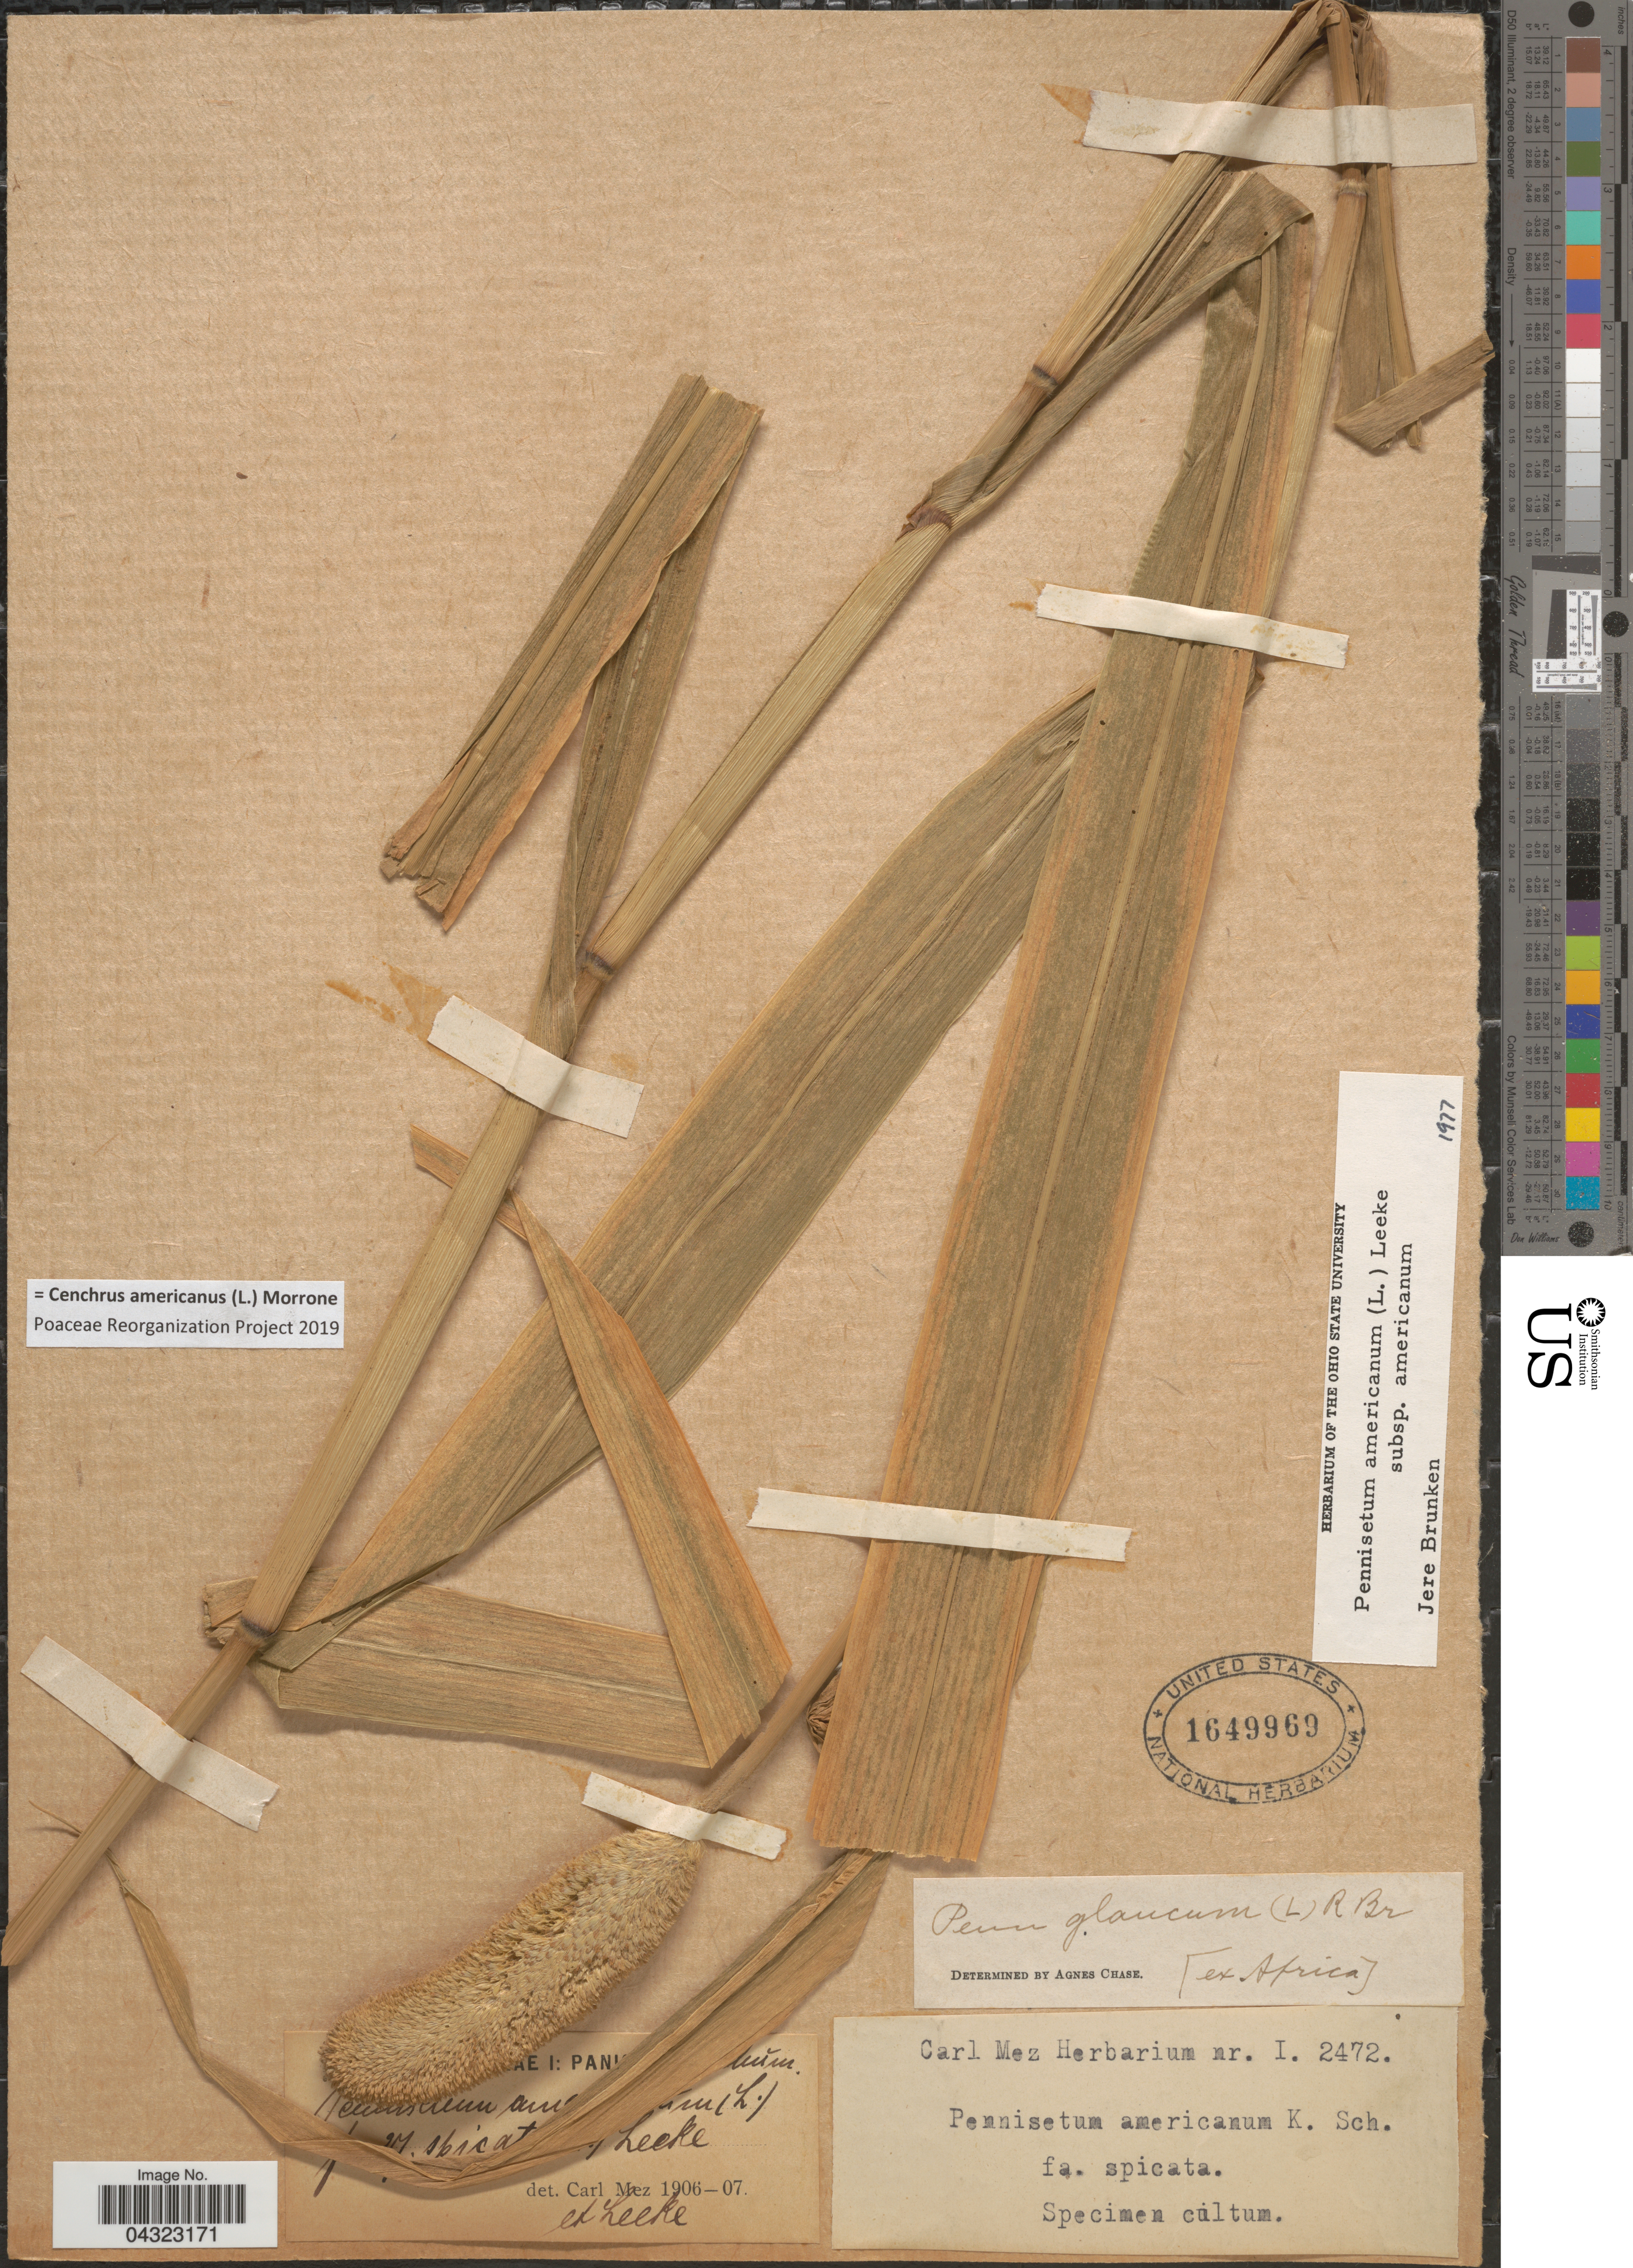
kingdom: Plantae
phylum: Tracheophyta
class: Liliopsida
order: Poales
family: Poaceae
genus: Cenchrus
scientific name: Cenchrus americanus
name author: (L.) Morrone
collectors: Ex herb. Carl Mez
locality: Africa.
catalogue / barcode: US 1649969